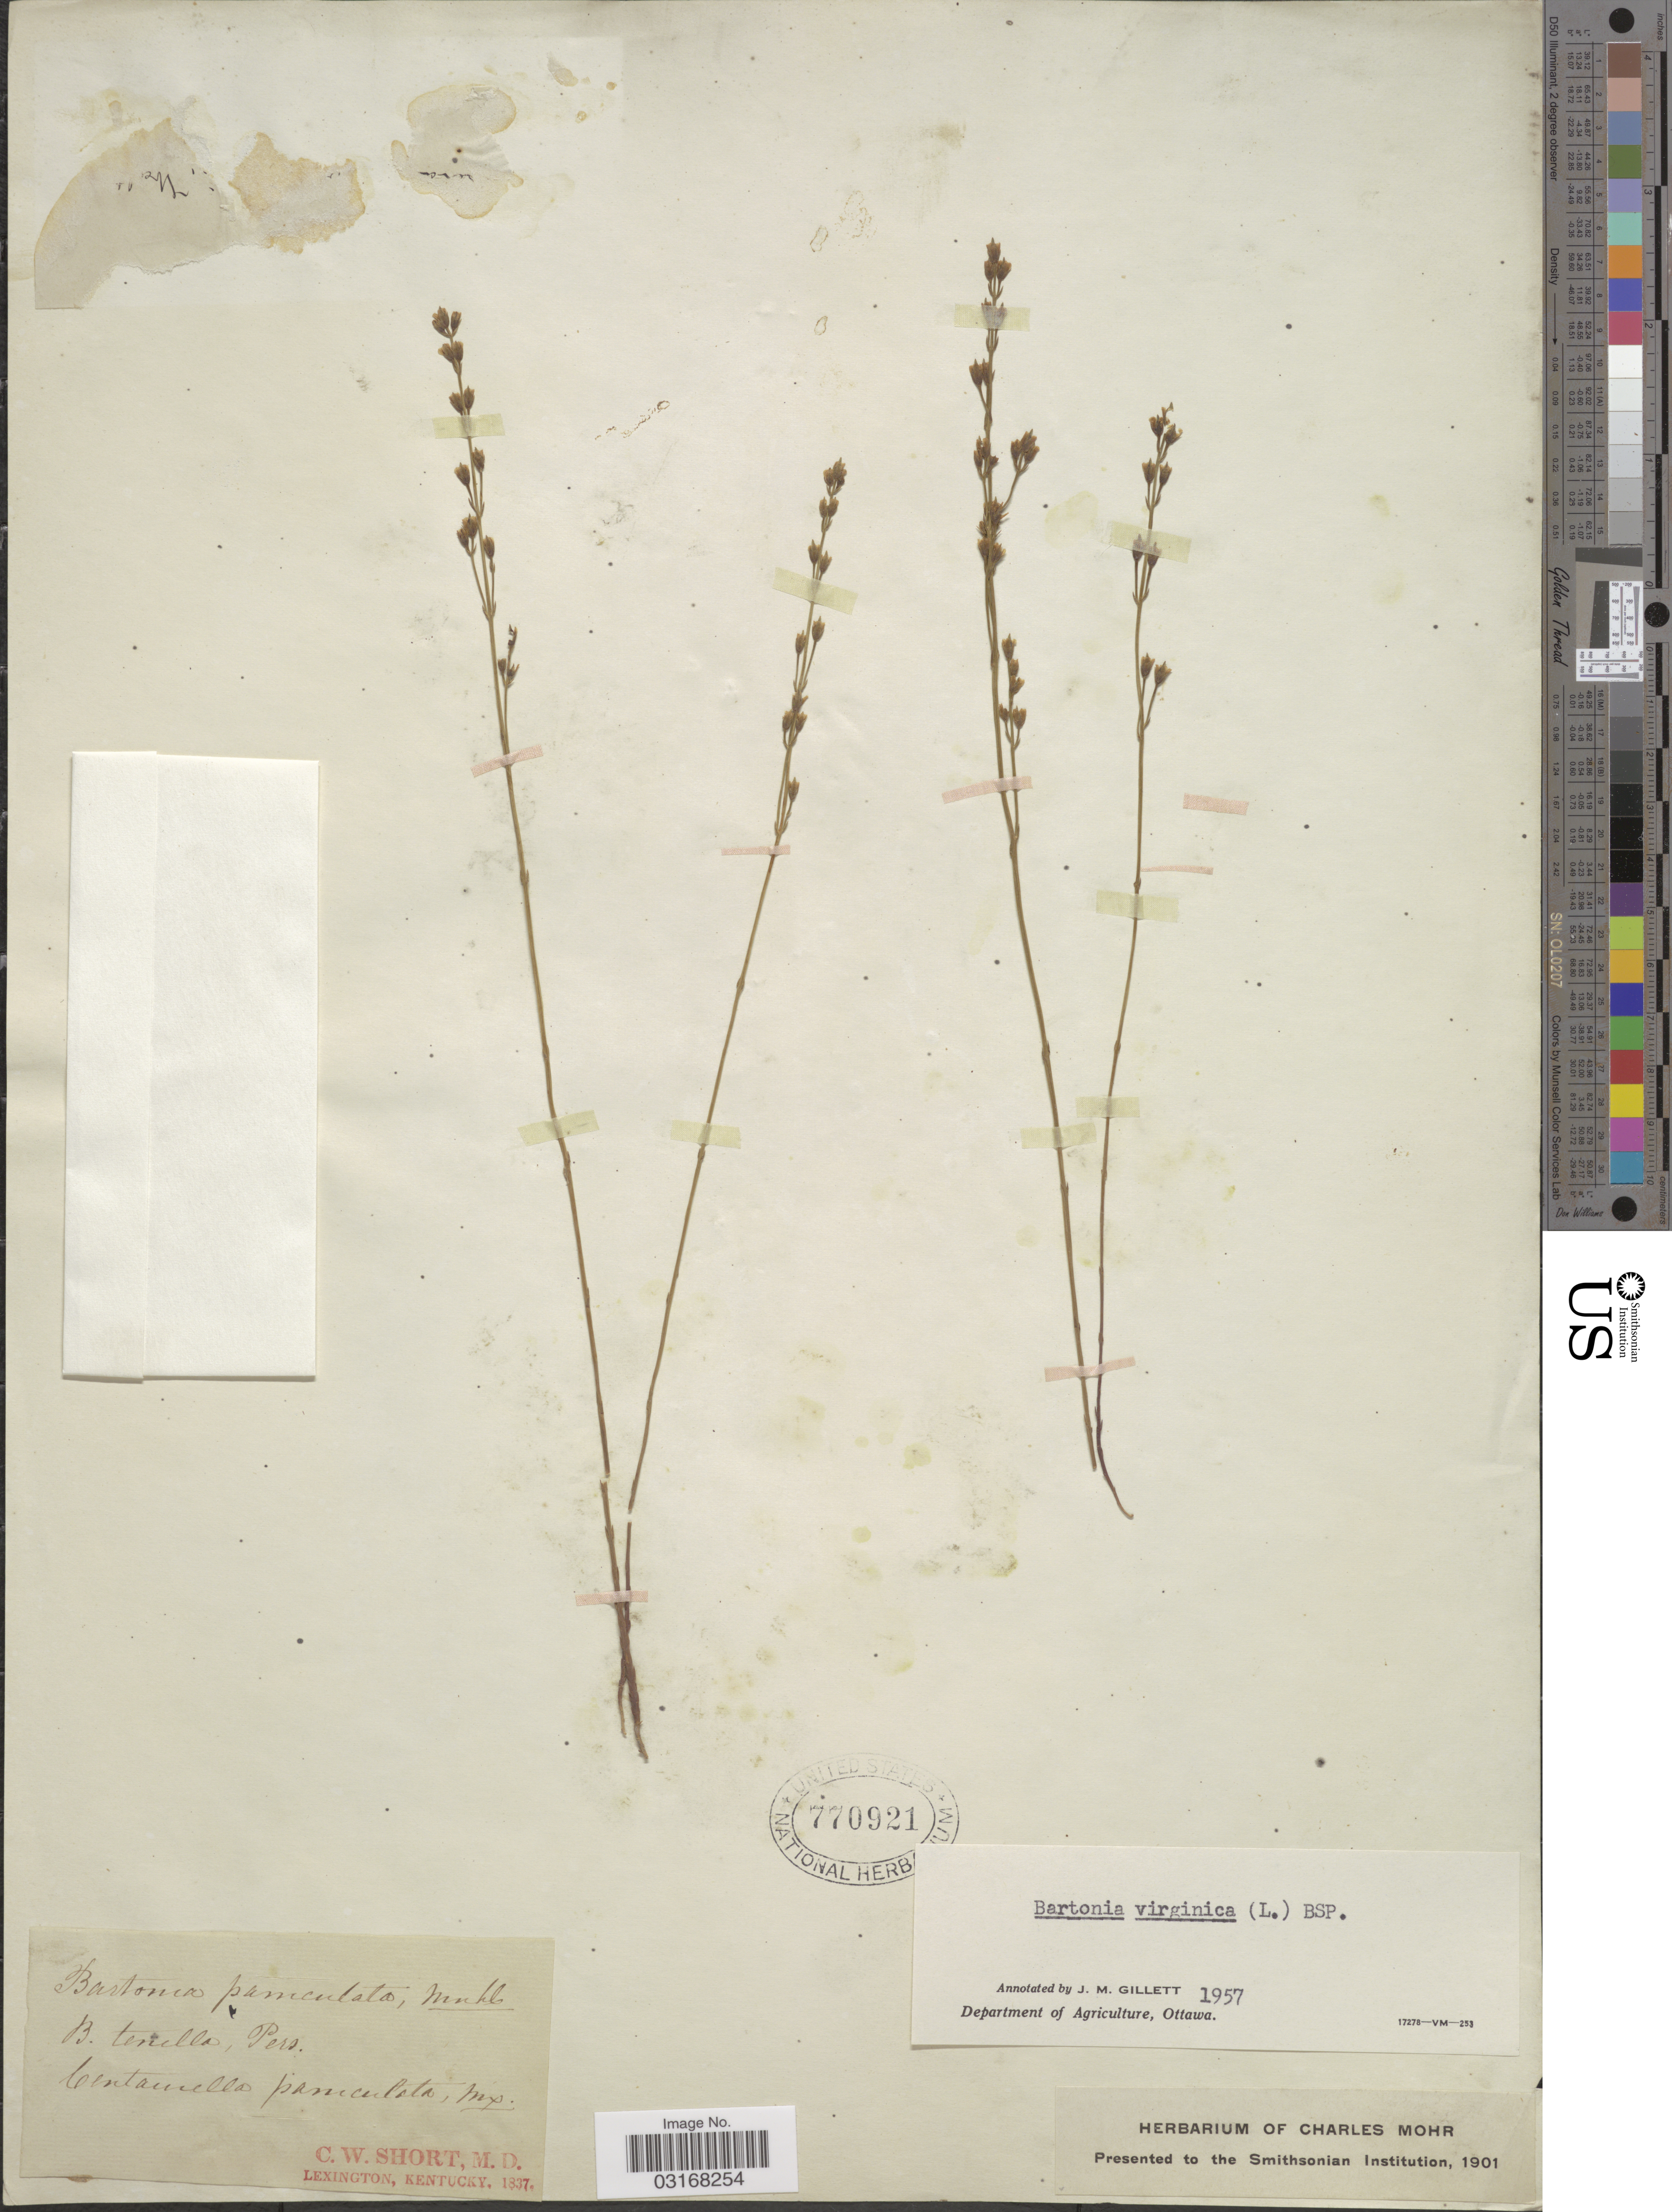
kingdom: Plantae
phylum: Tracheophyta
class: Magnoliopsida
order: Gentianales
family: Gentianaceae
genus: Bartonia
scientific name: Bartonia virginica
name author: (L.) Britton, Stearns & Poggenb.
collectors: C. W. Short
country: United States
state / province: Kentucky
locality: Lexington.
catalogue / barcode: US 770921